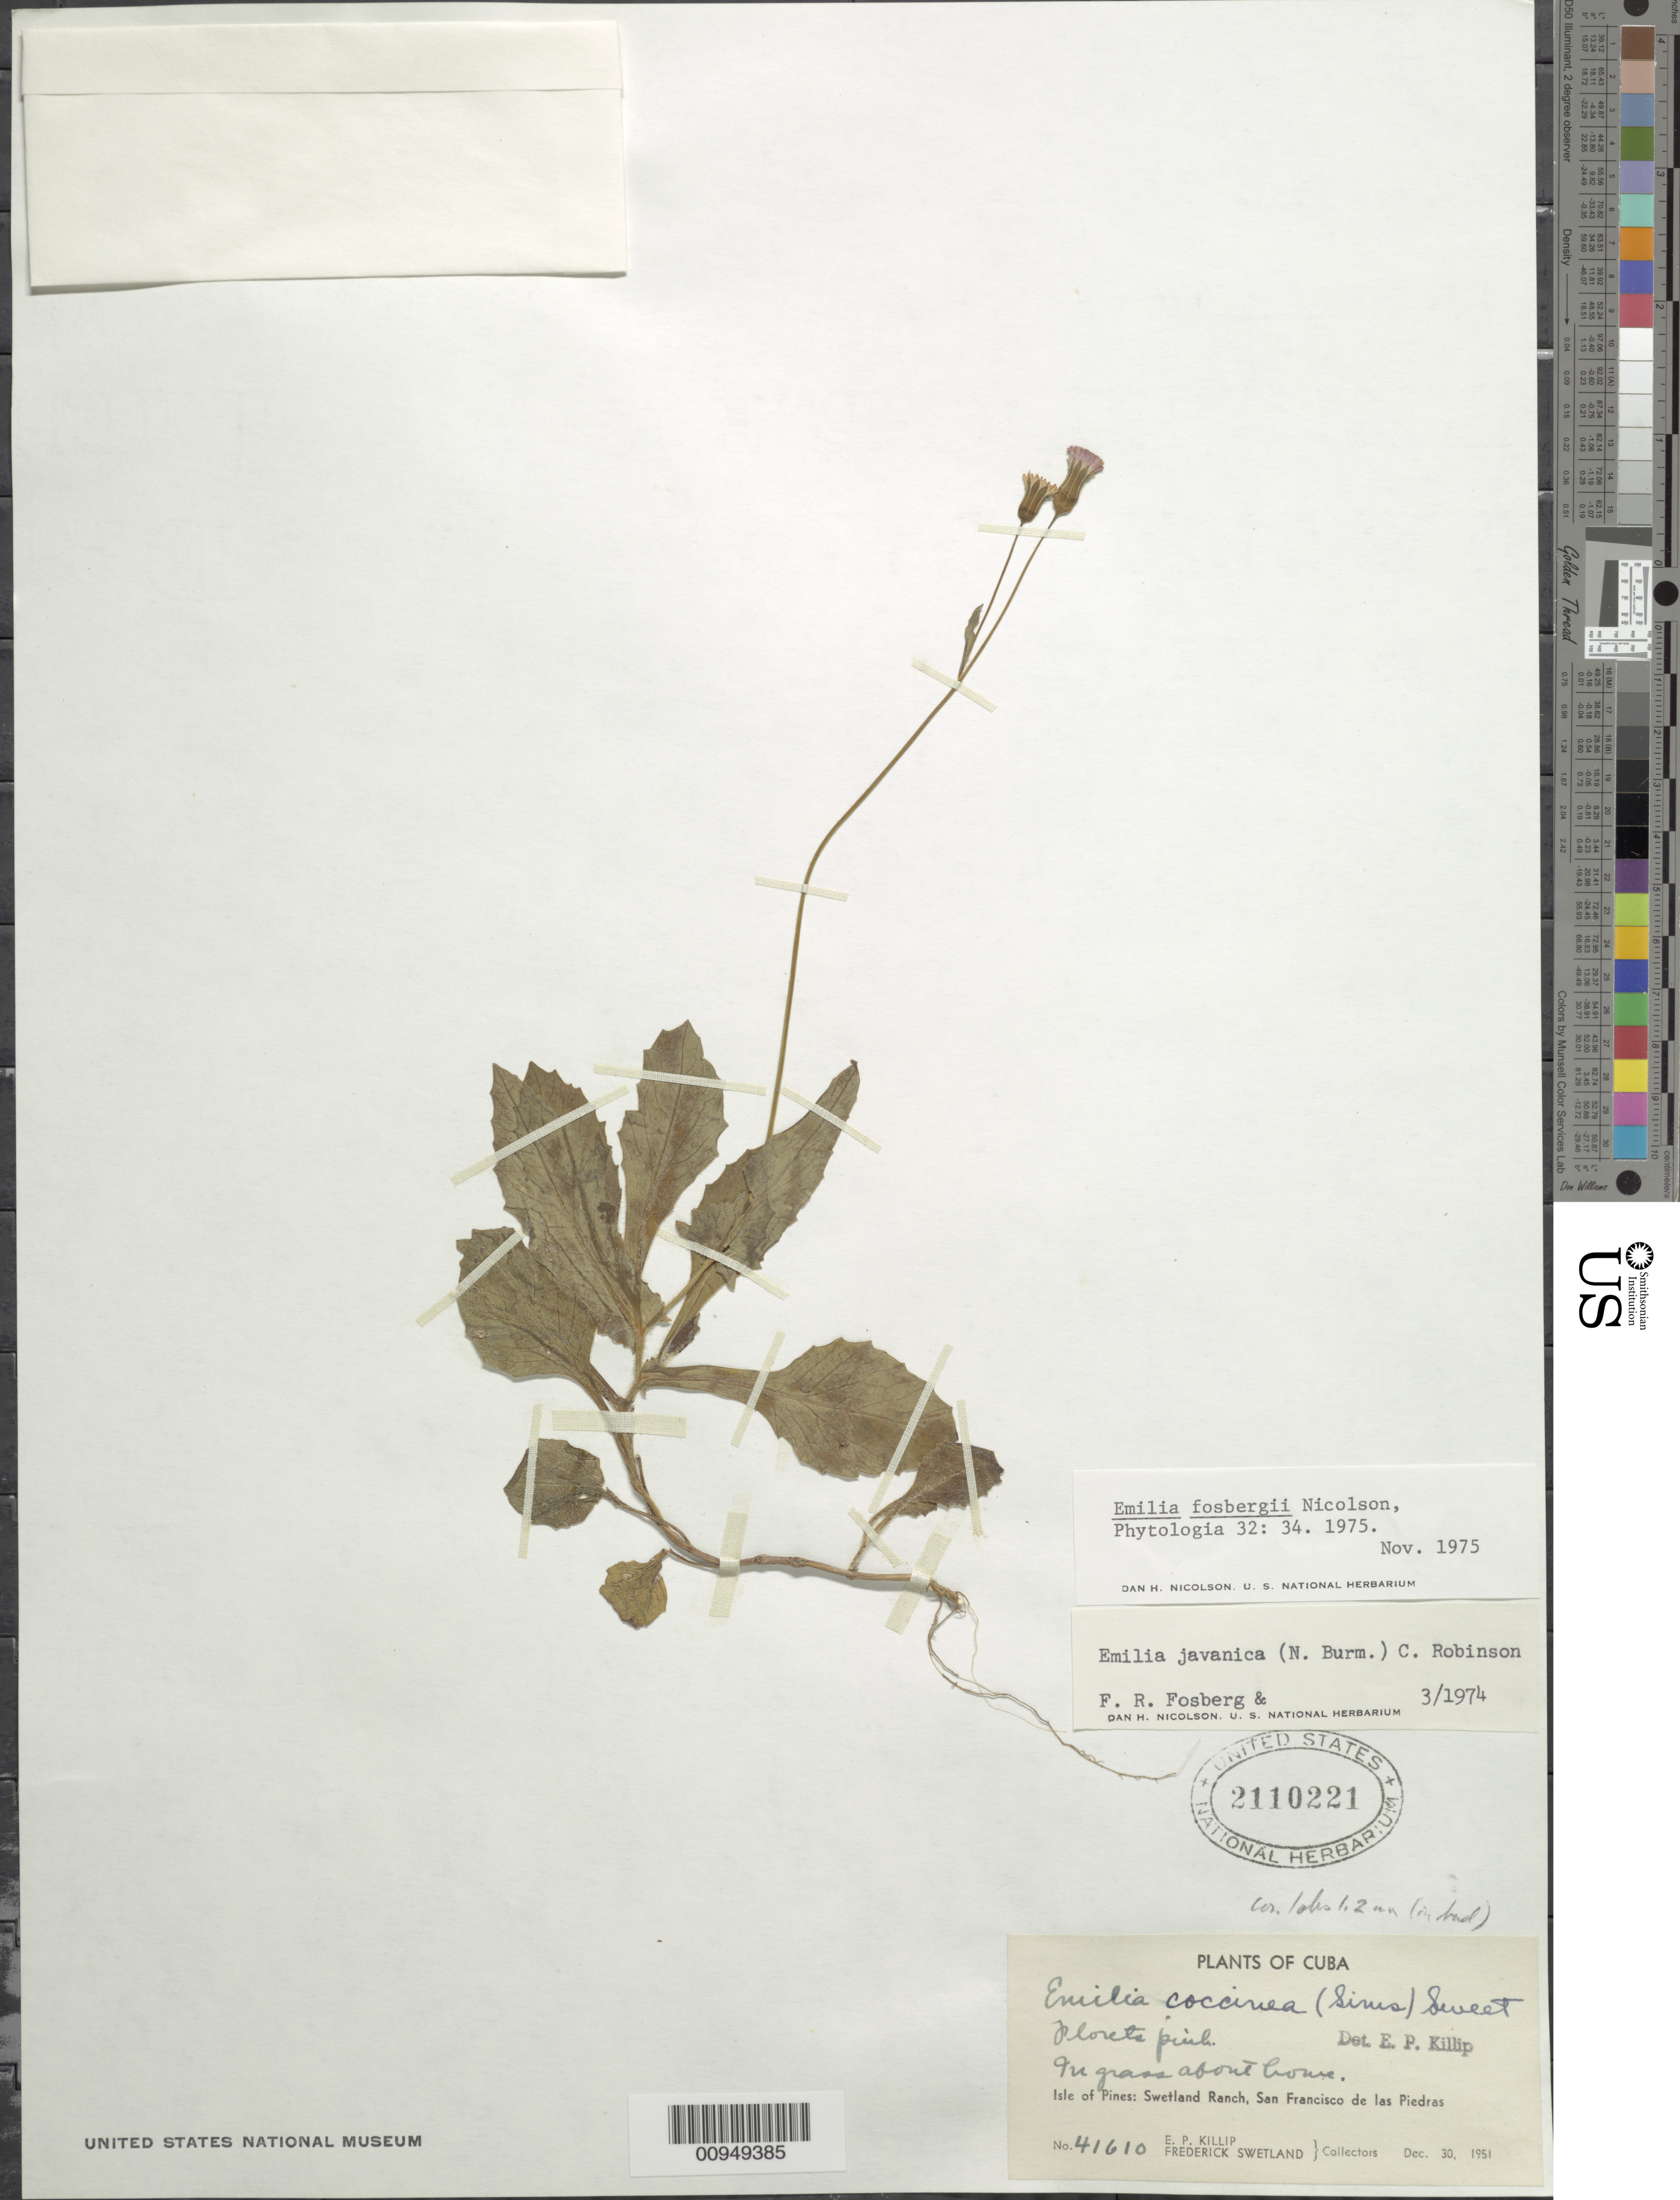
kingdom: Plantae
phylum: Tracheophyta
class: Magnoliopsida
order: Asterales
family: Asteraceae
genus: Emilia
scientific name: Emilia fosbergii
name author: Nicolson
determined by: Nicolson, Dan H.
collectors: E. P. Killip & F. Swetland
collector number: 41610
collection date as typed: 30 Dec 1951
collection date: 1951-12-30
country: Cuba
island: Isla de la Juventud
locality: Swetland Ranch, San Francisco de las Piedras, about town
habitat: In grass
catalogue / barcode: US 2110221